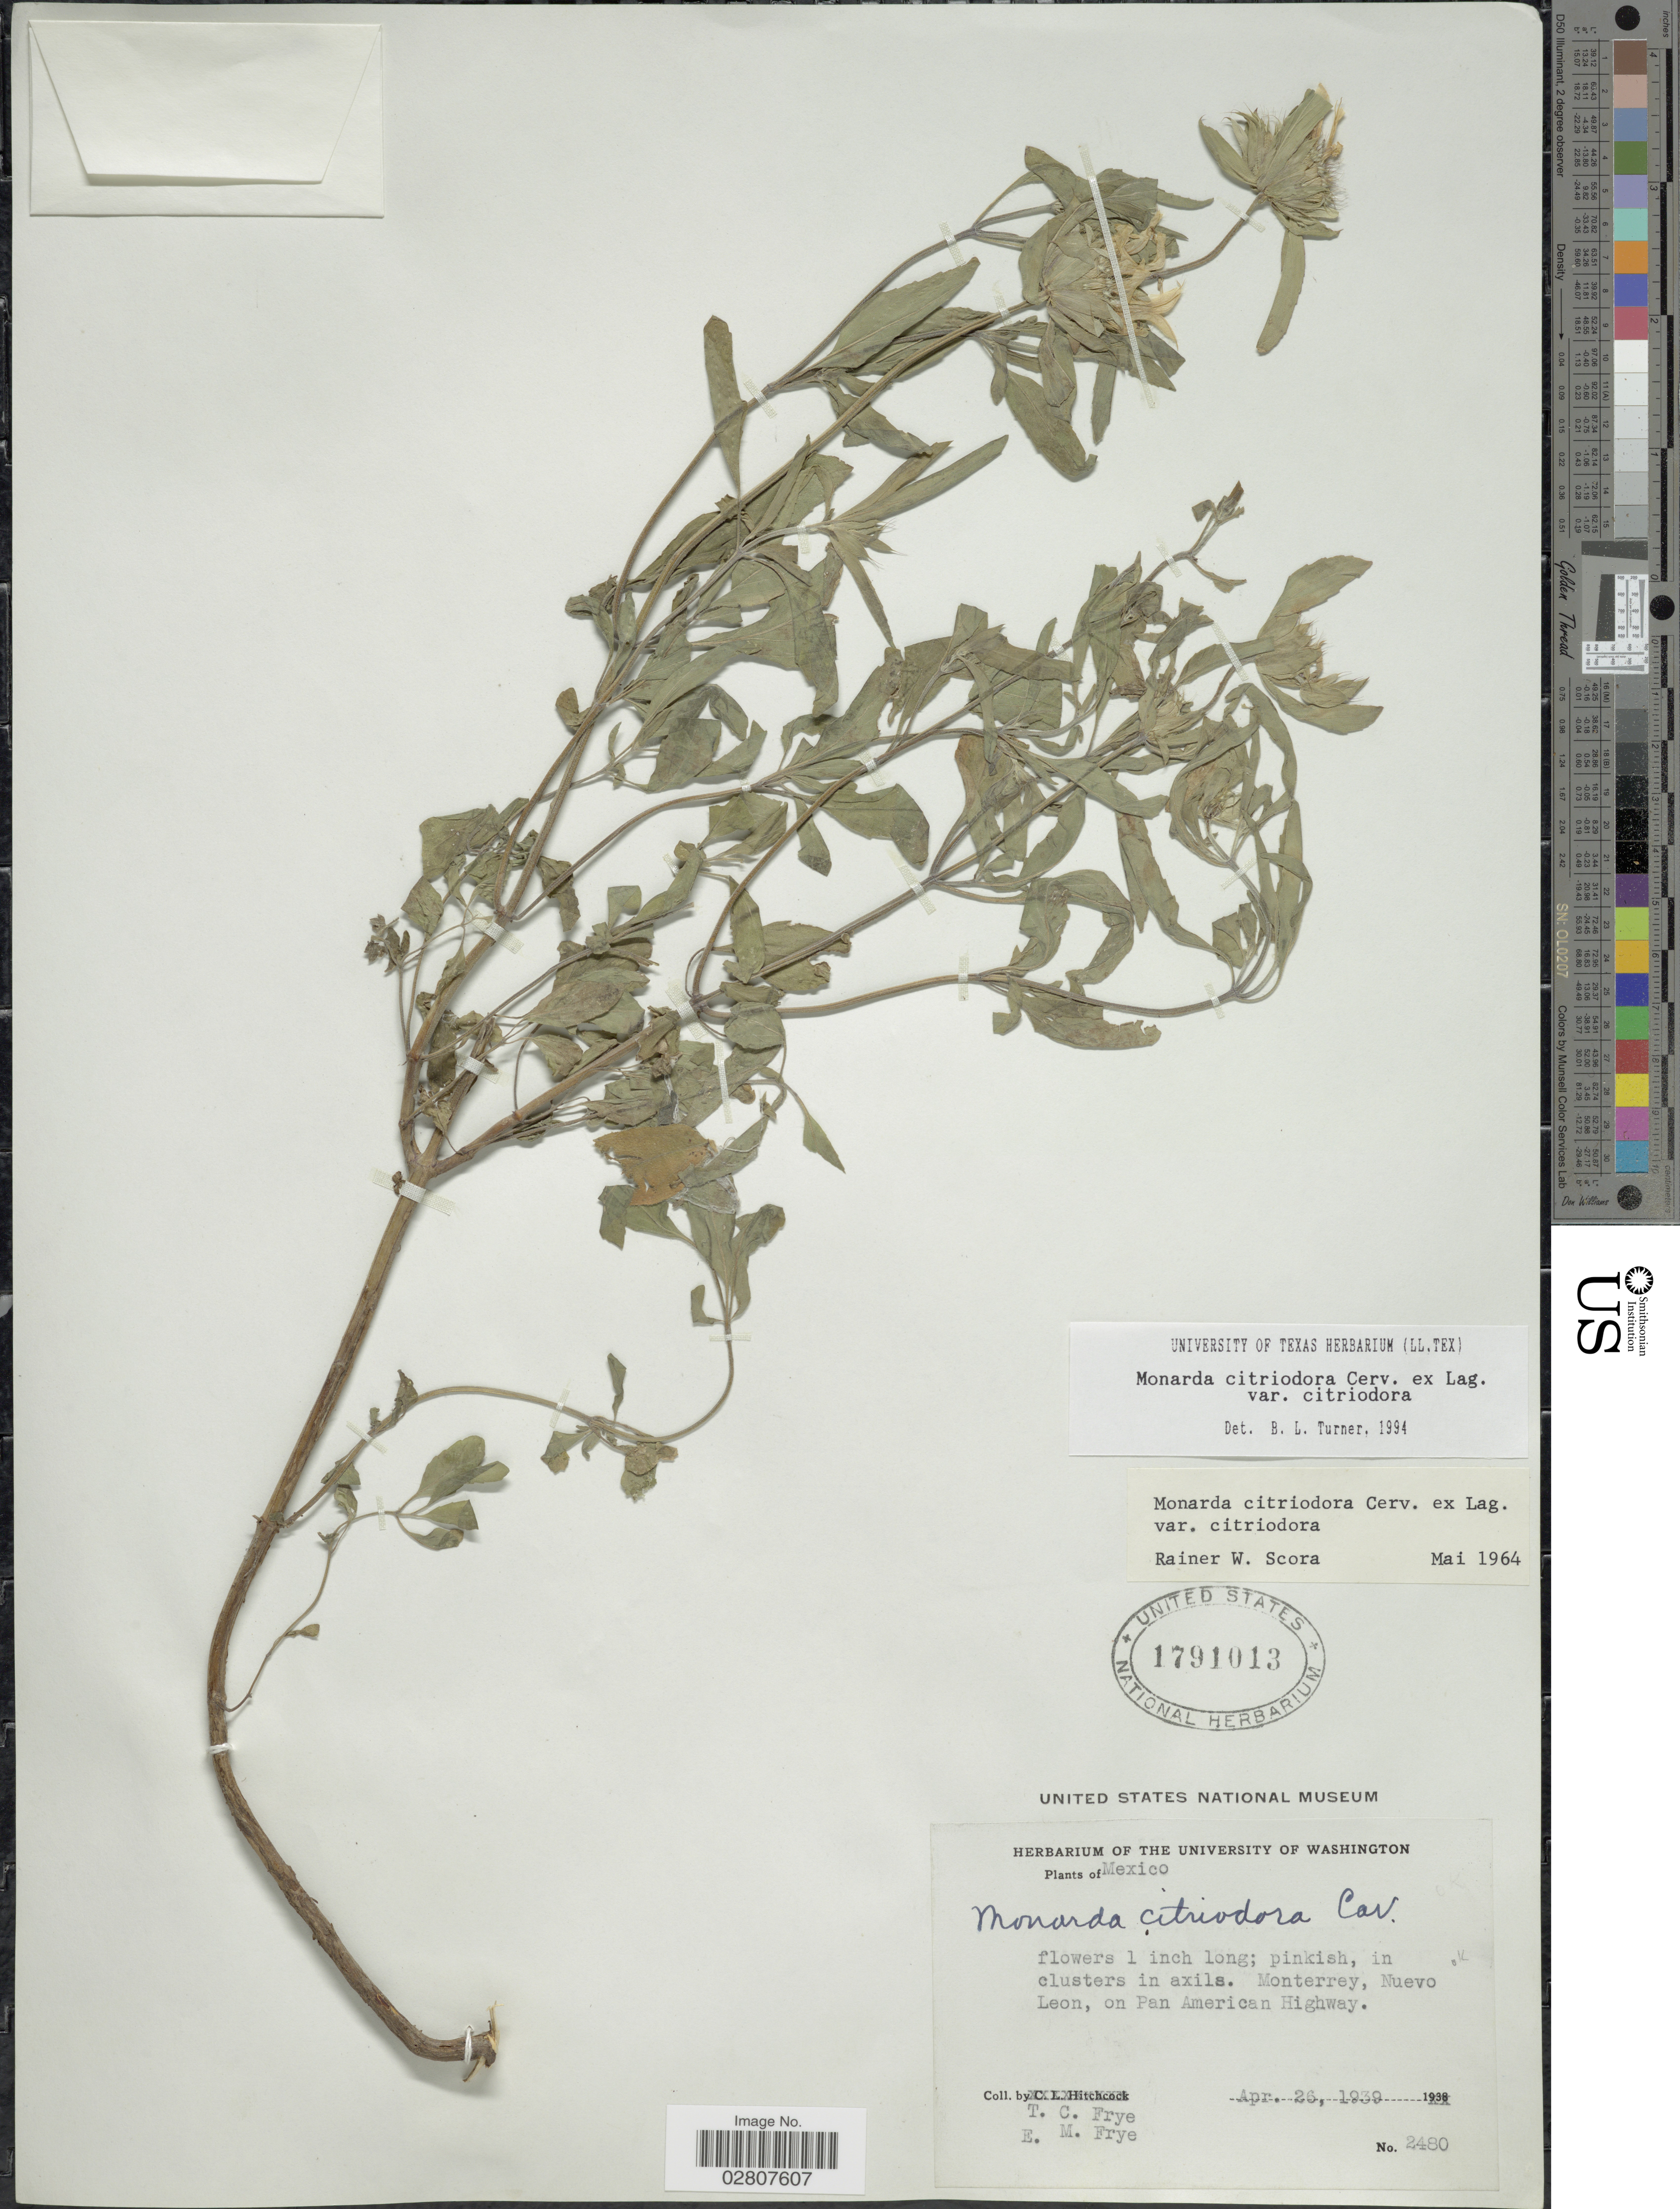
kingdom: Plantae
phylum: Tracheophyta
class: Magnoliopsida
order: Lamiales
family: Lamiaceae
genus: Monarda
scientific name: Monarda citriodora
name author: Cerv. ex Lag.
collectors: T. C. Frye & E. Frye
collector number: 2480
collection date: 1939-04-26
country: Mexico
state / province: Nuevo León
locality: Monterrey, Nuevo Leon, on Pan American Highway.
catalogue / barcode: US 1791013